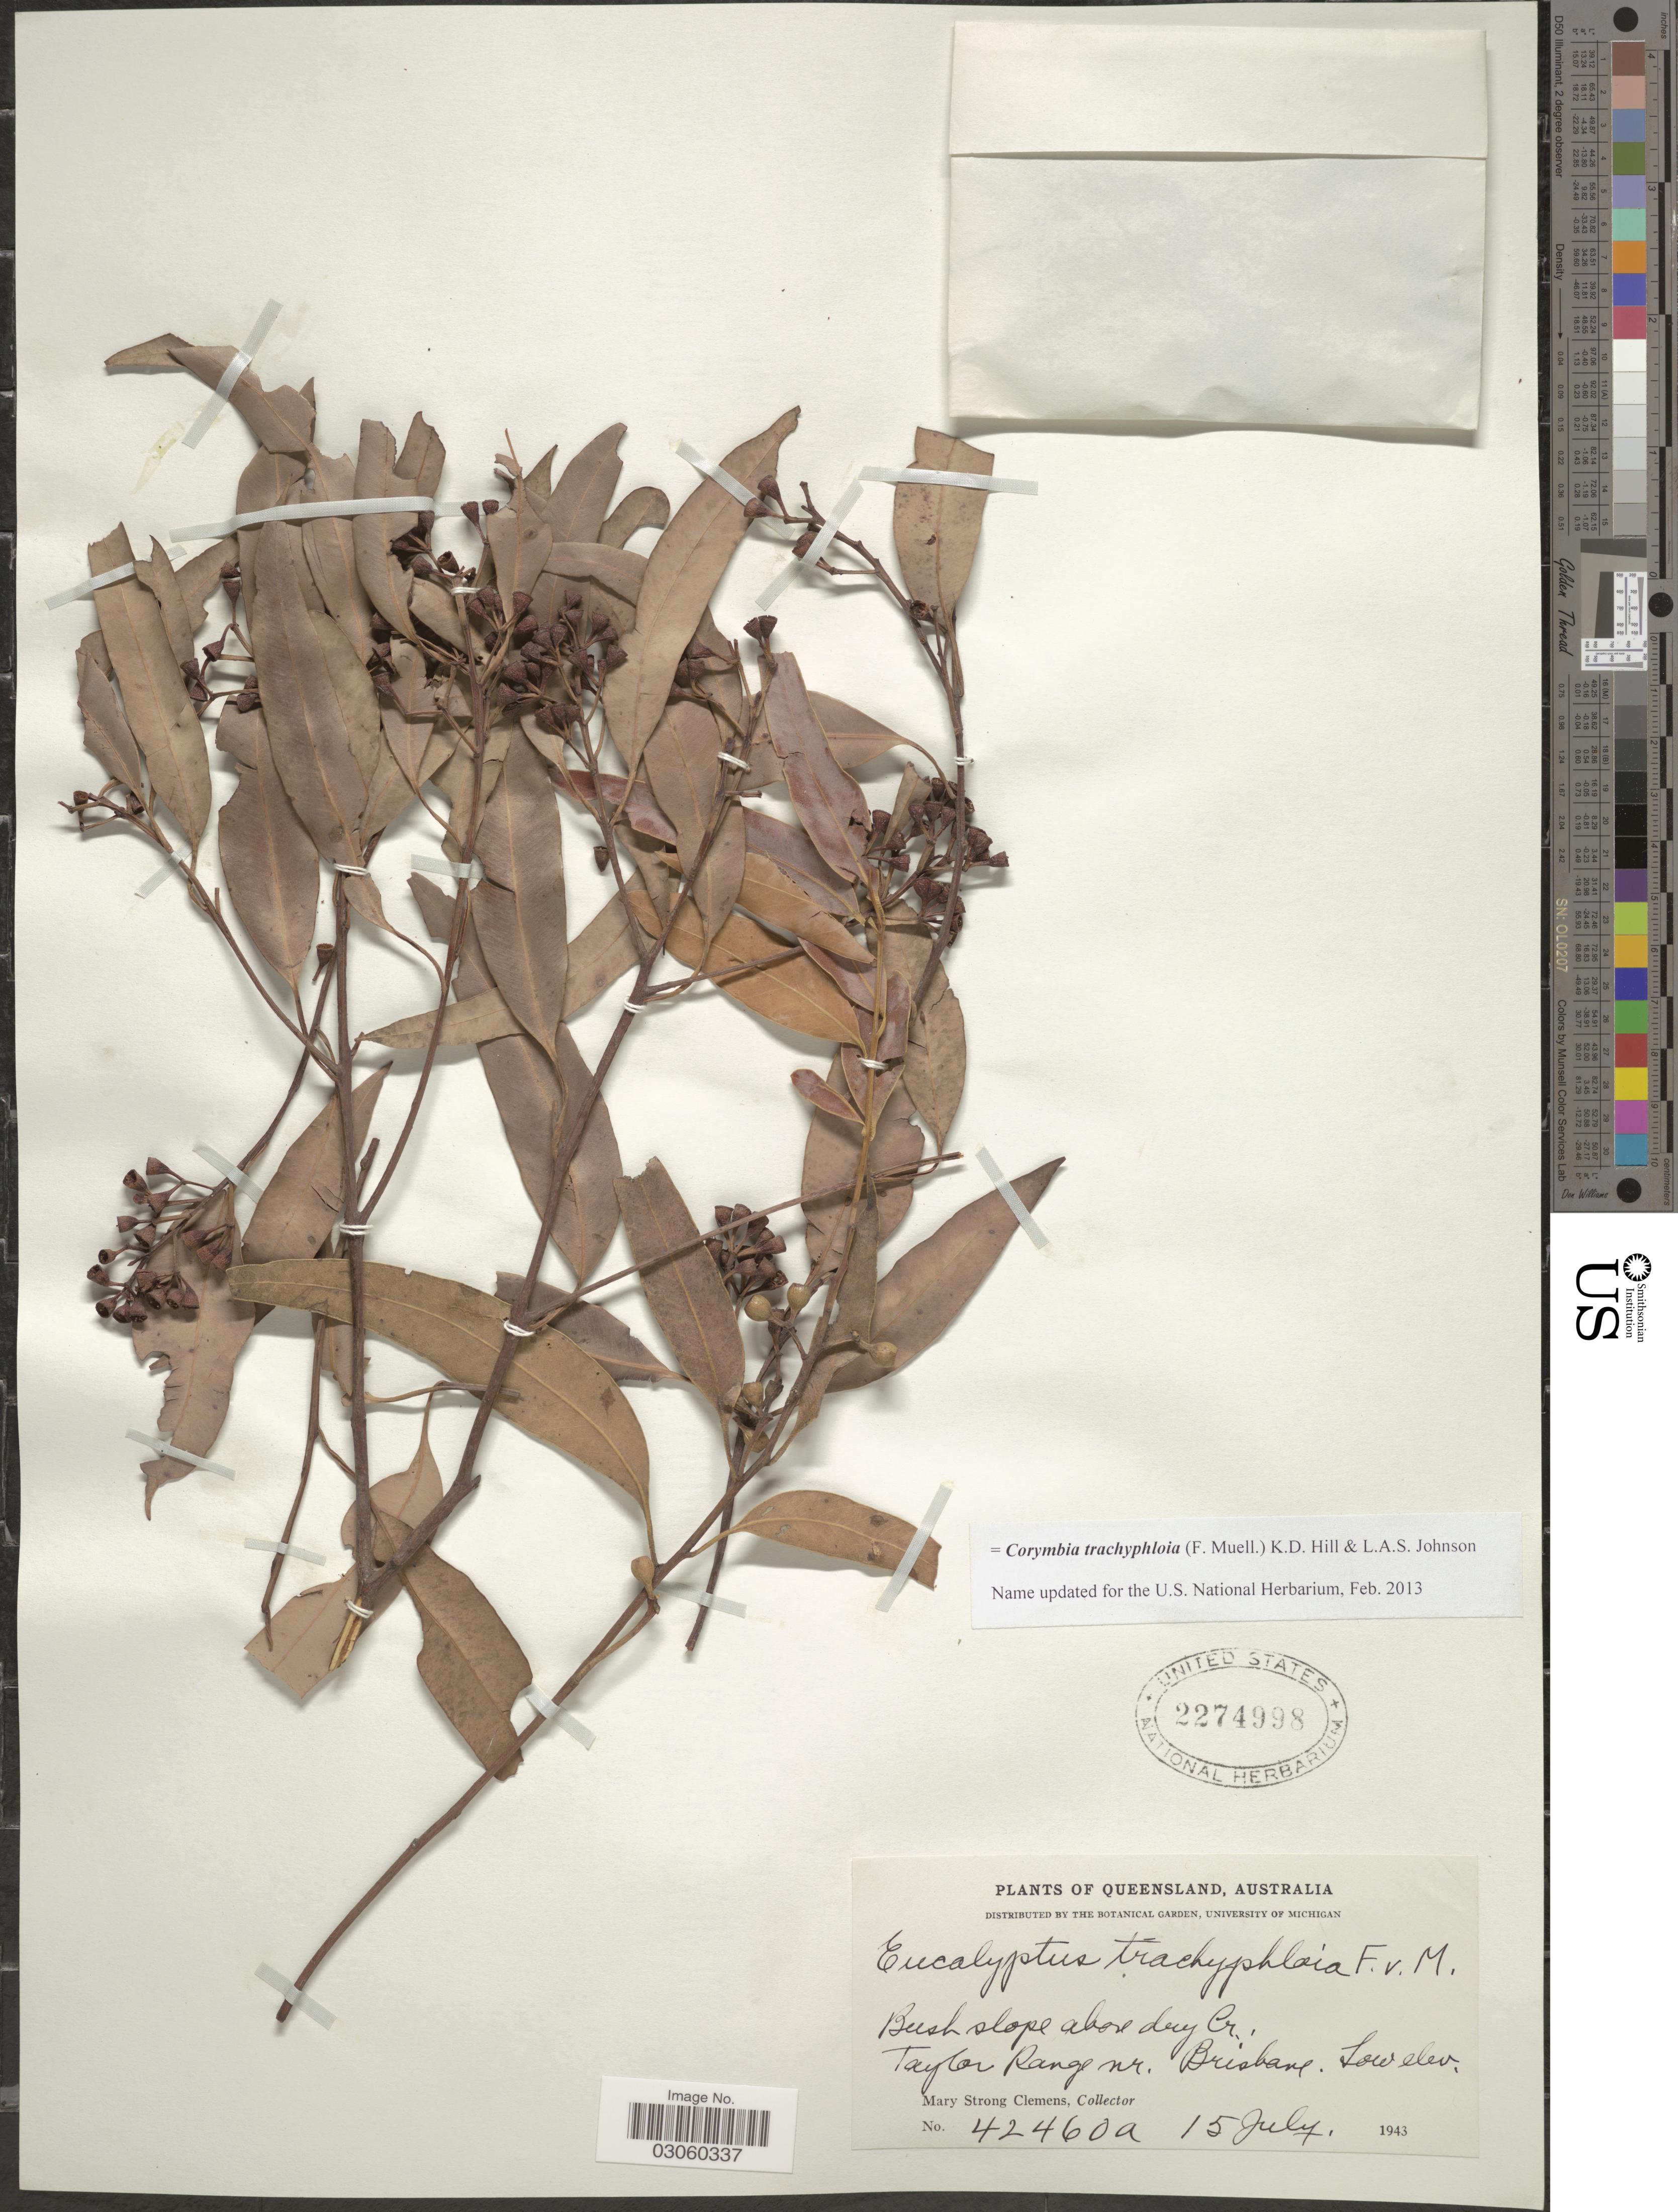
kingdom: Plantae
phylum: Tracheophyta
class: Magnoliopsida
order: Myrtales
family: Myrtaceae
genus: Corymbia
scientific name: Corymbia trachyphloia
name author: (F. Muell.) K.D. Hill & L.A.S. Johnson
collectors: M. S. Clemens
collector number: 42460a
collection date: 1943-07-15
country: Australia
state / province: Queensland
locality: Taylor Range nr. Brisbane.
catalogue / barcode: US 2274998